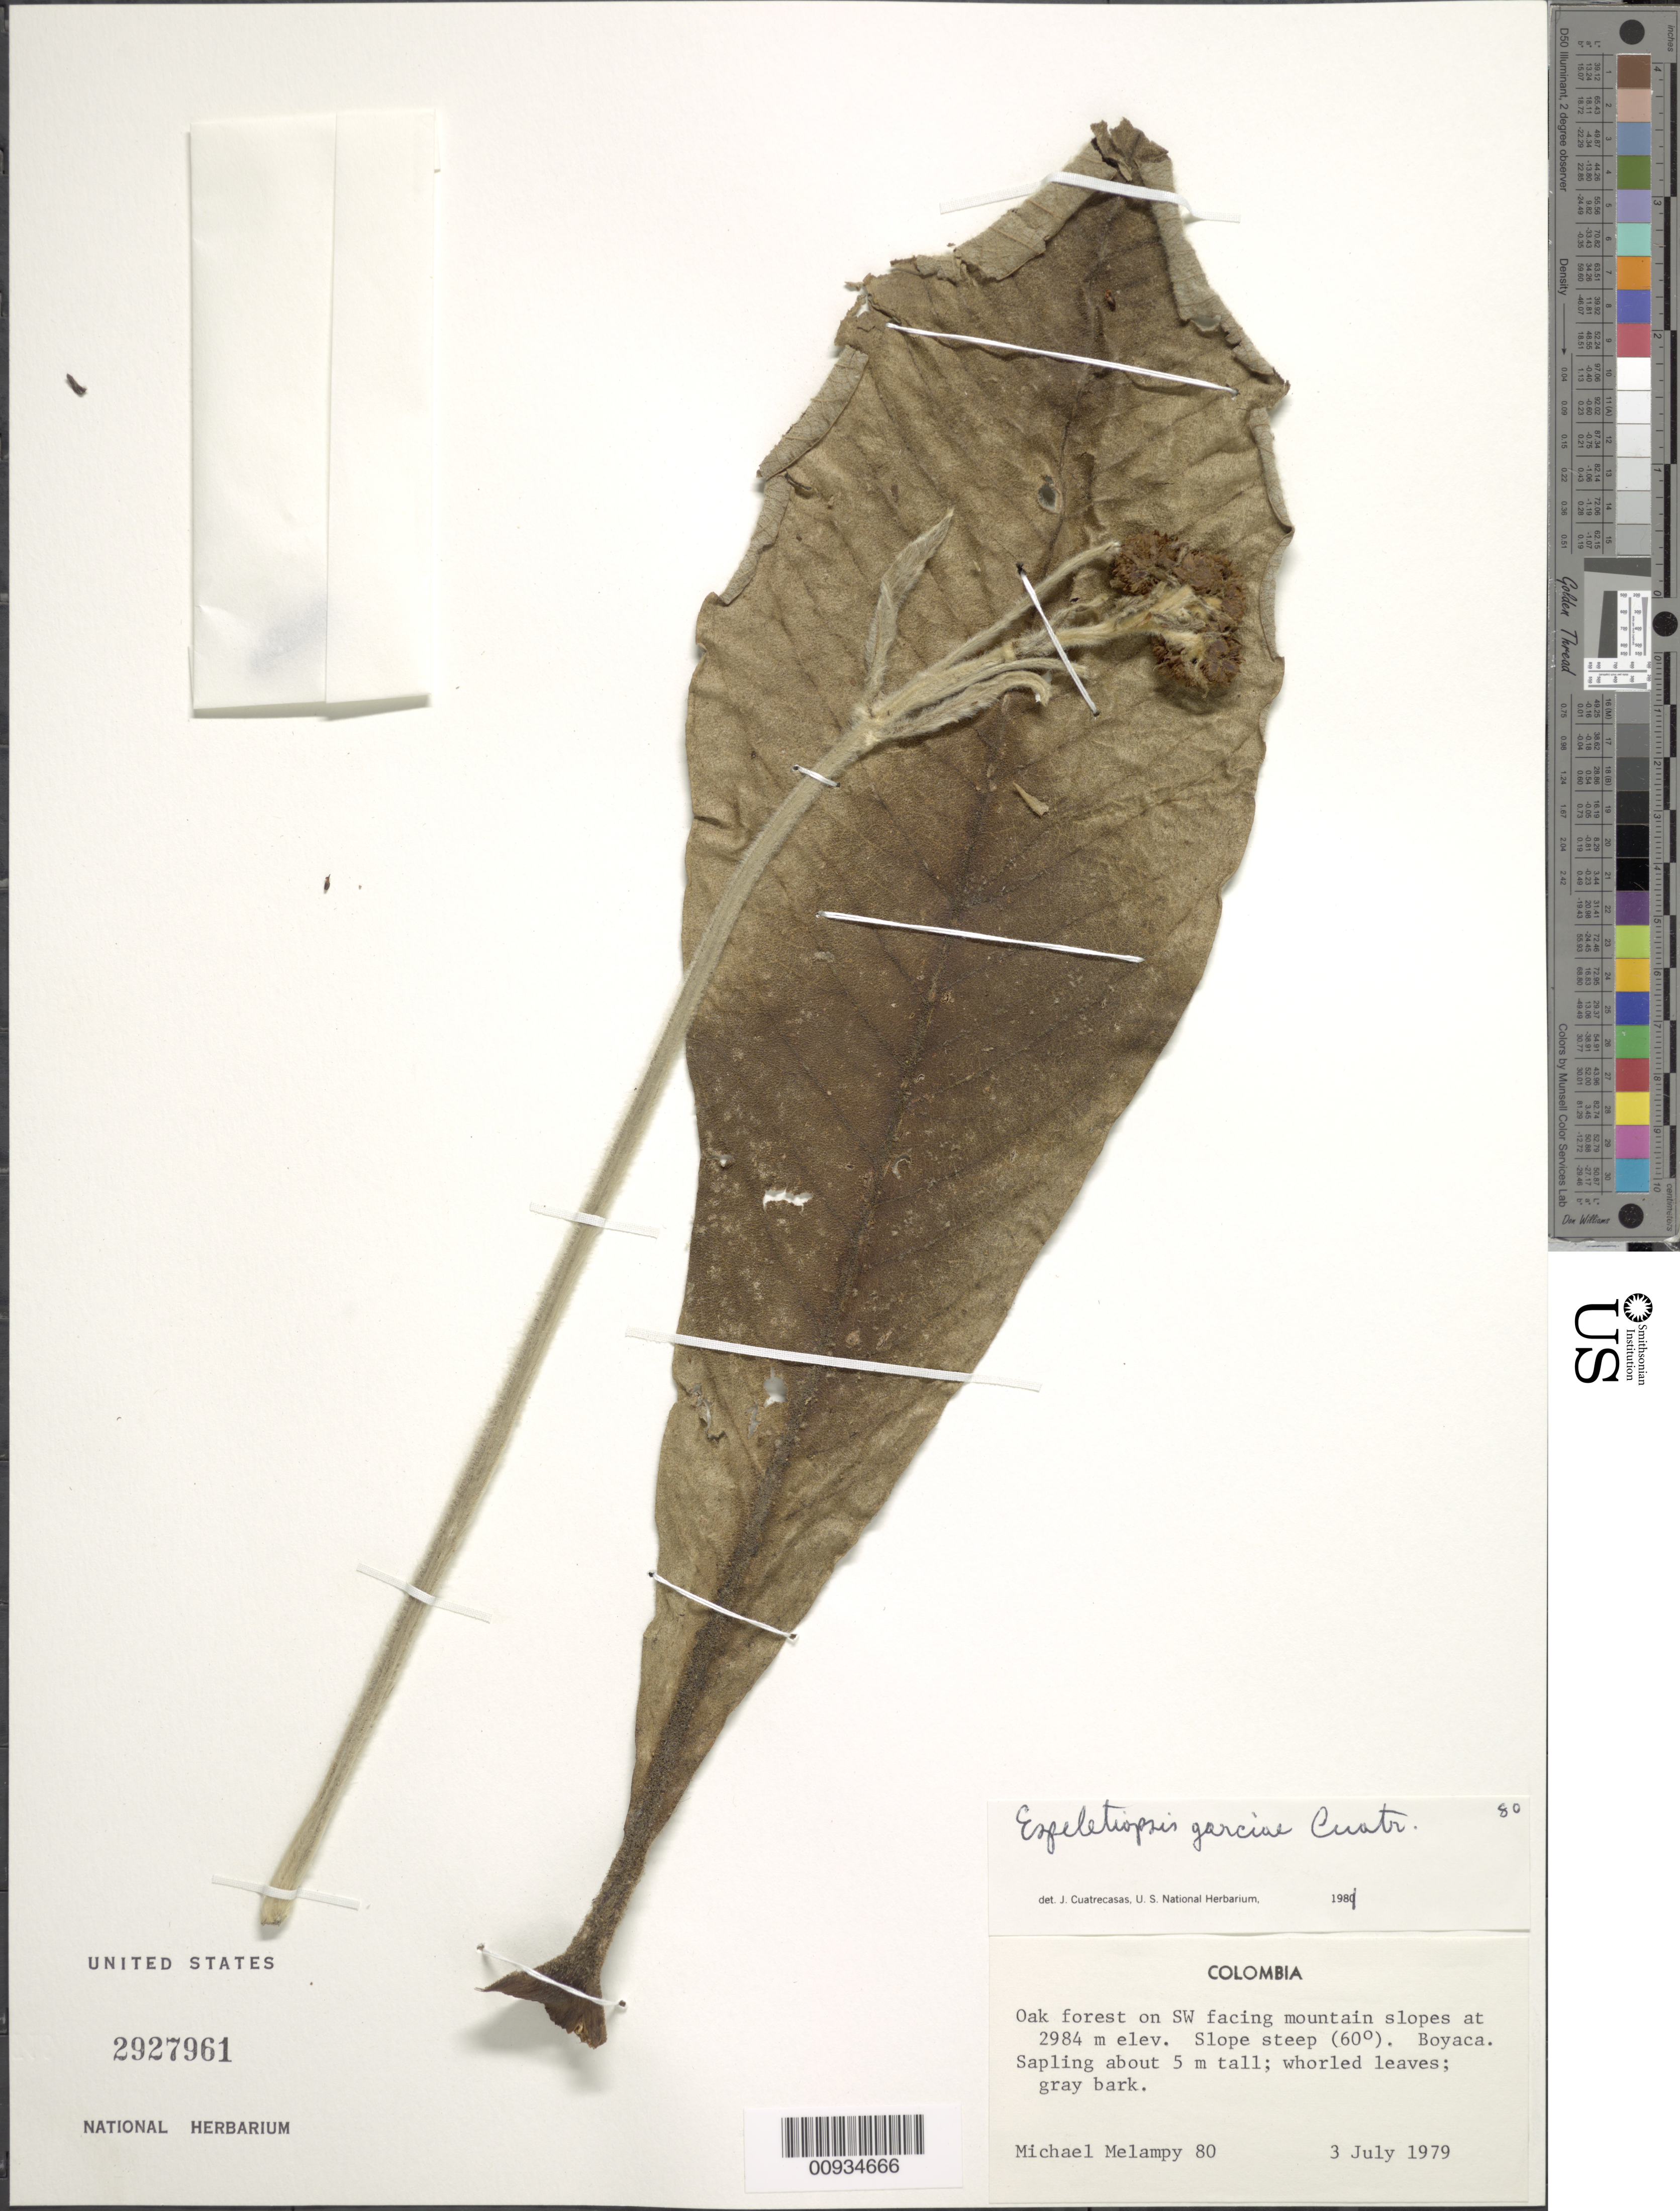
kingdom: Plantae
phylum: Tracheophyta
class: Magnoliopsida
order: Asterales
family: Asteraceae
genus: Espeletiopsis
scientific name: Espeletiopsis garciae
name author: (Cuatrec.) Cuatrec.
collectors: M. Melampy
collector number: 80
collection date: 1979-07-03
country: Colombia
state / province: Boyacá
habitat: Oak forest on SW facing mountain slopes. Slope steep (60º)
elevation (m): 2984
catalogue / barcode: US 2927961